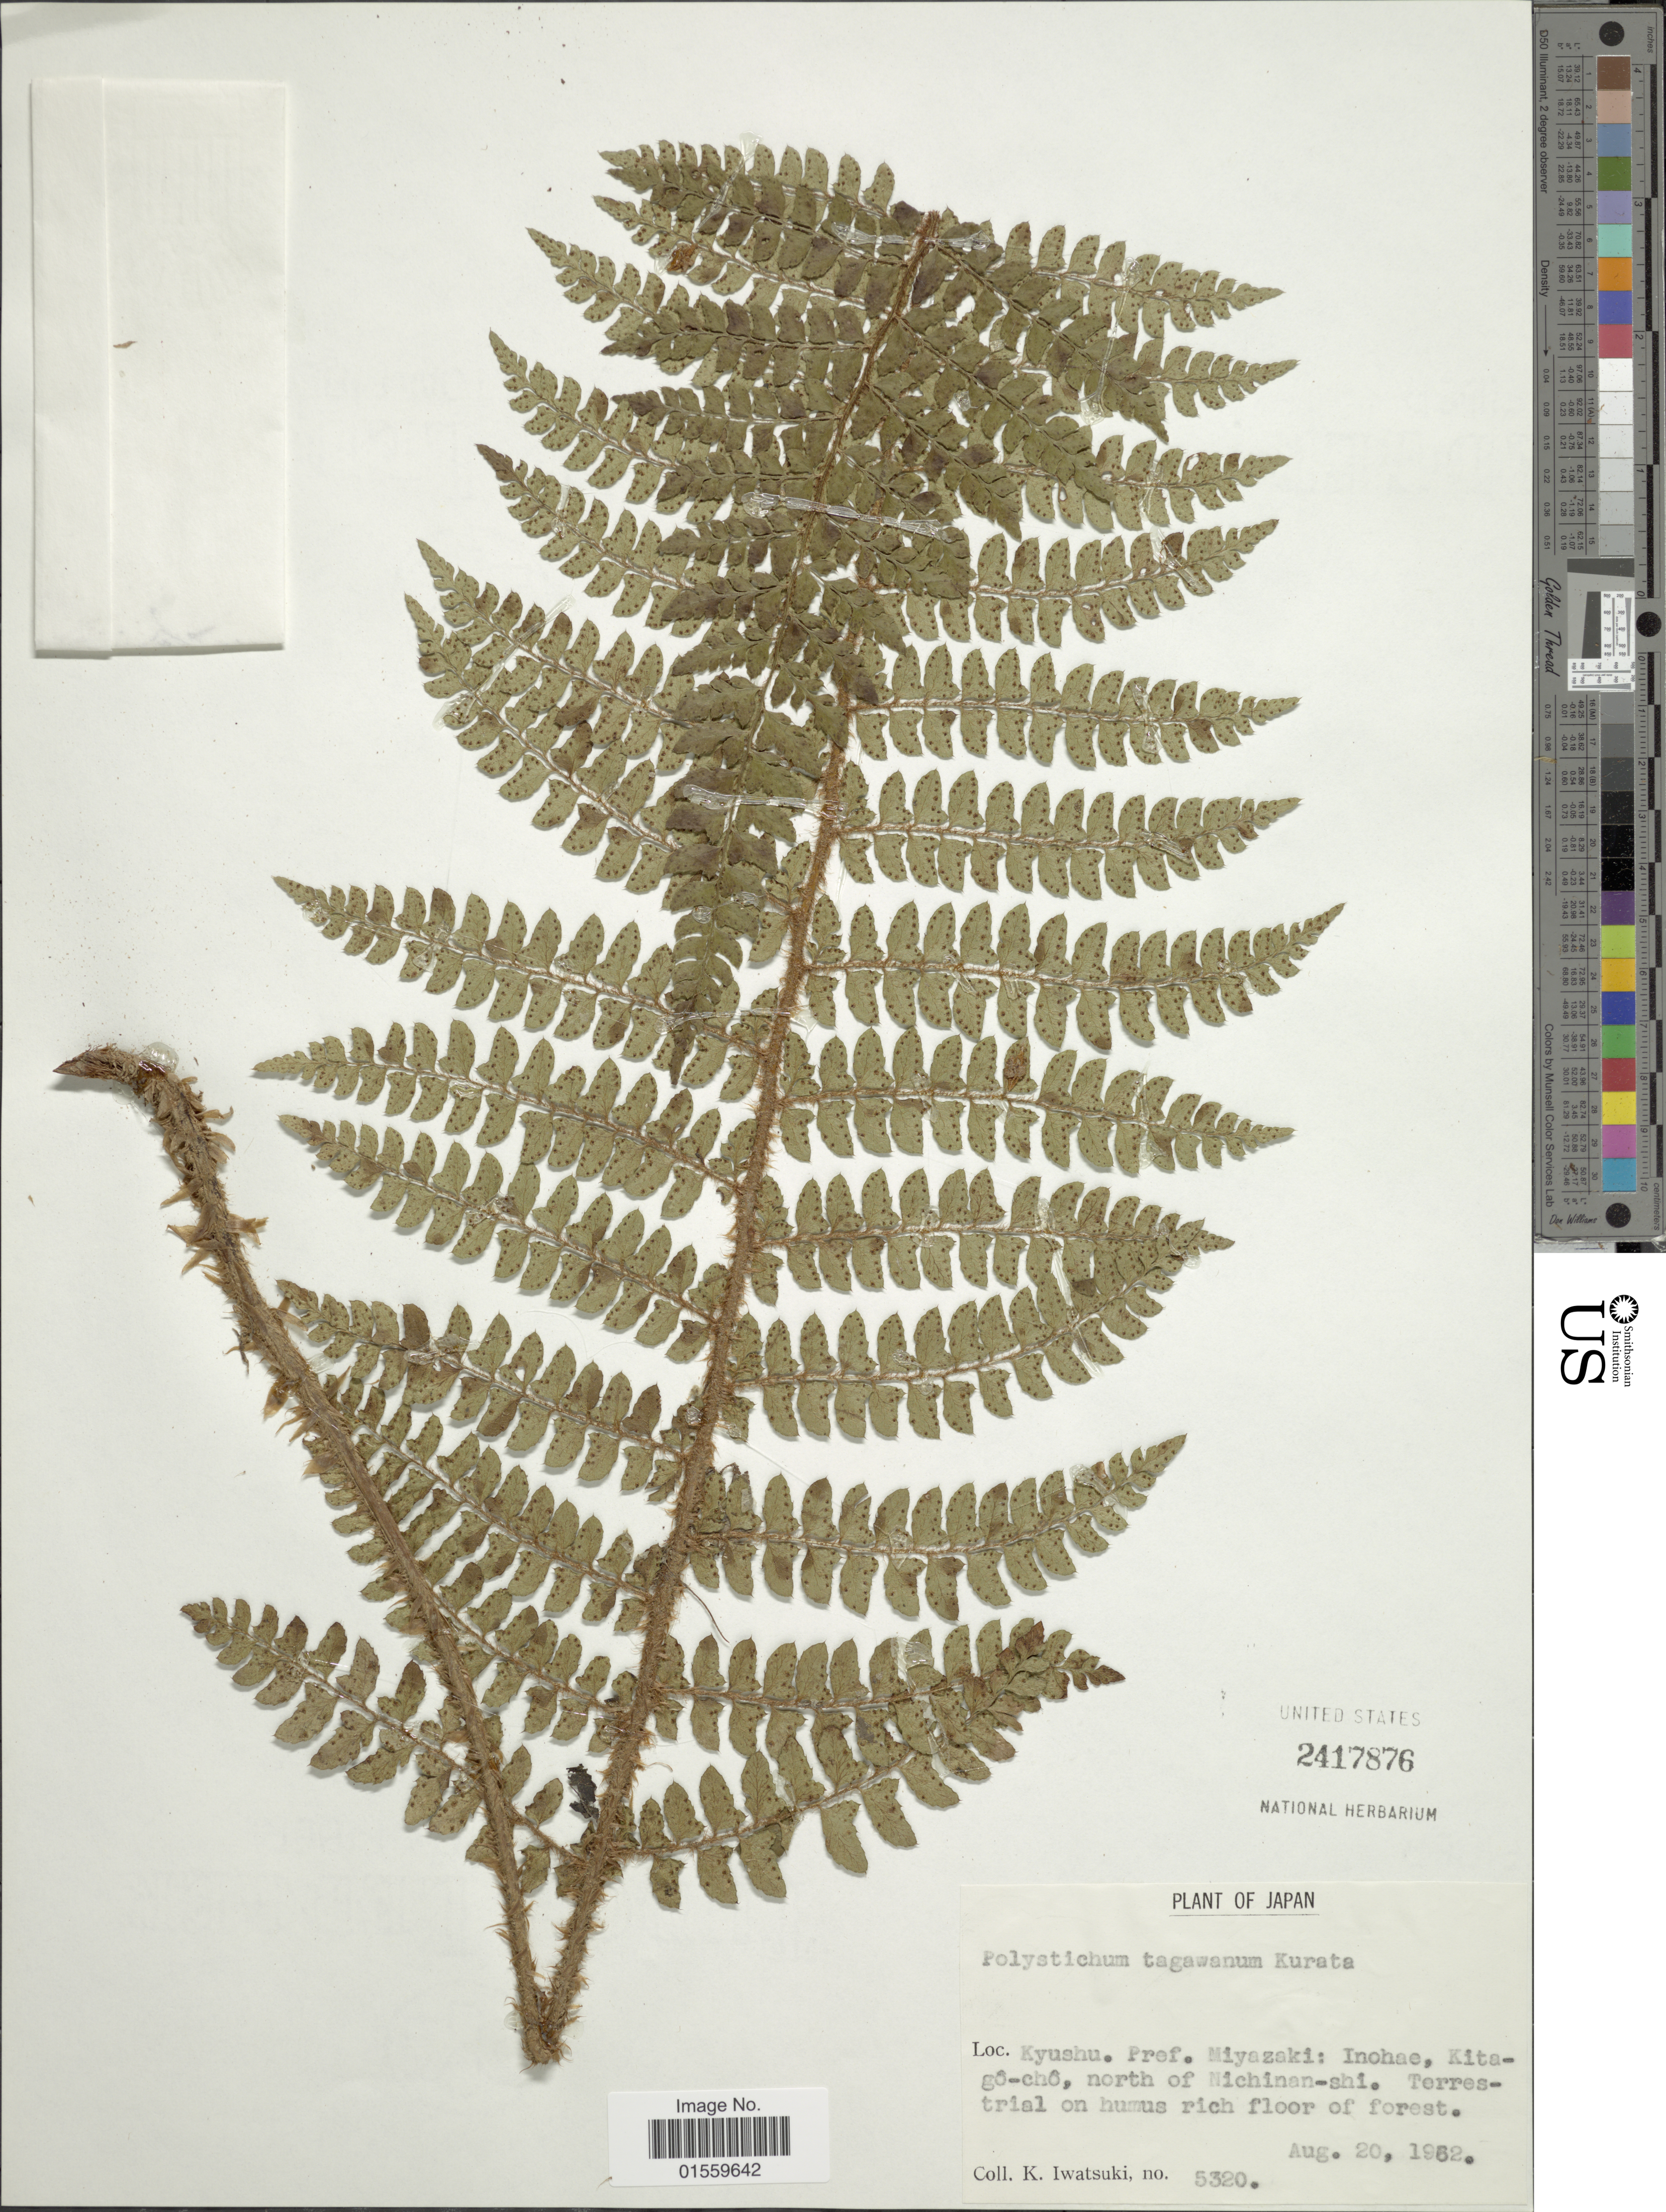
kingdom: Plantae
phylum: Tracheophyta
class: Polypodiopsida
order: Polypodiales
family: Dryopteridaceae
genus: Polystichum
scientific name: Polystichum tagawanum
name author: Sa. Kurata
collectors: K. Iwatsuki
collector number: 5320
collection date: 1962-08-20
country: Japan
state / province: Miyazaki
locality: Kyusho, Pref. Miyazaki: Inohae, Kitago-cho, north of Nichinan-shi,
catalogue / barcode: US 2417876